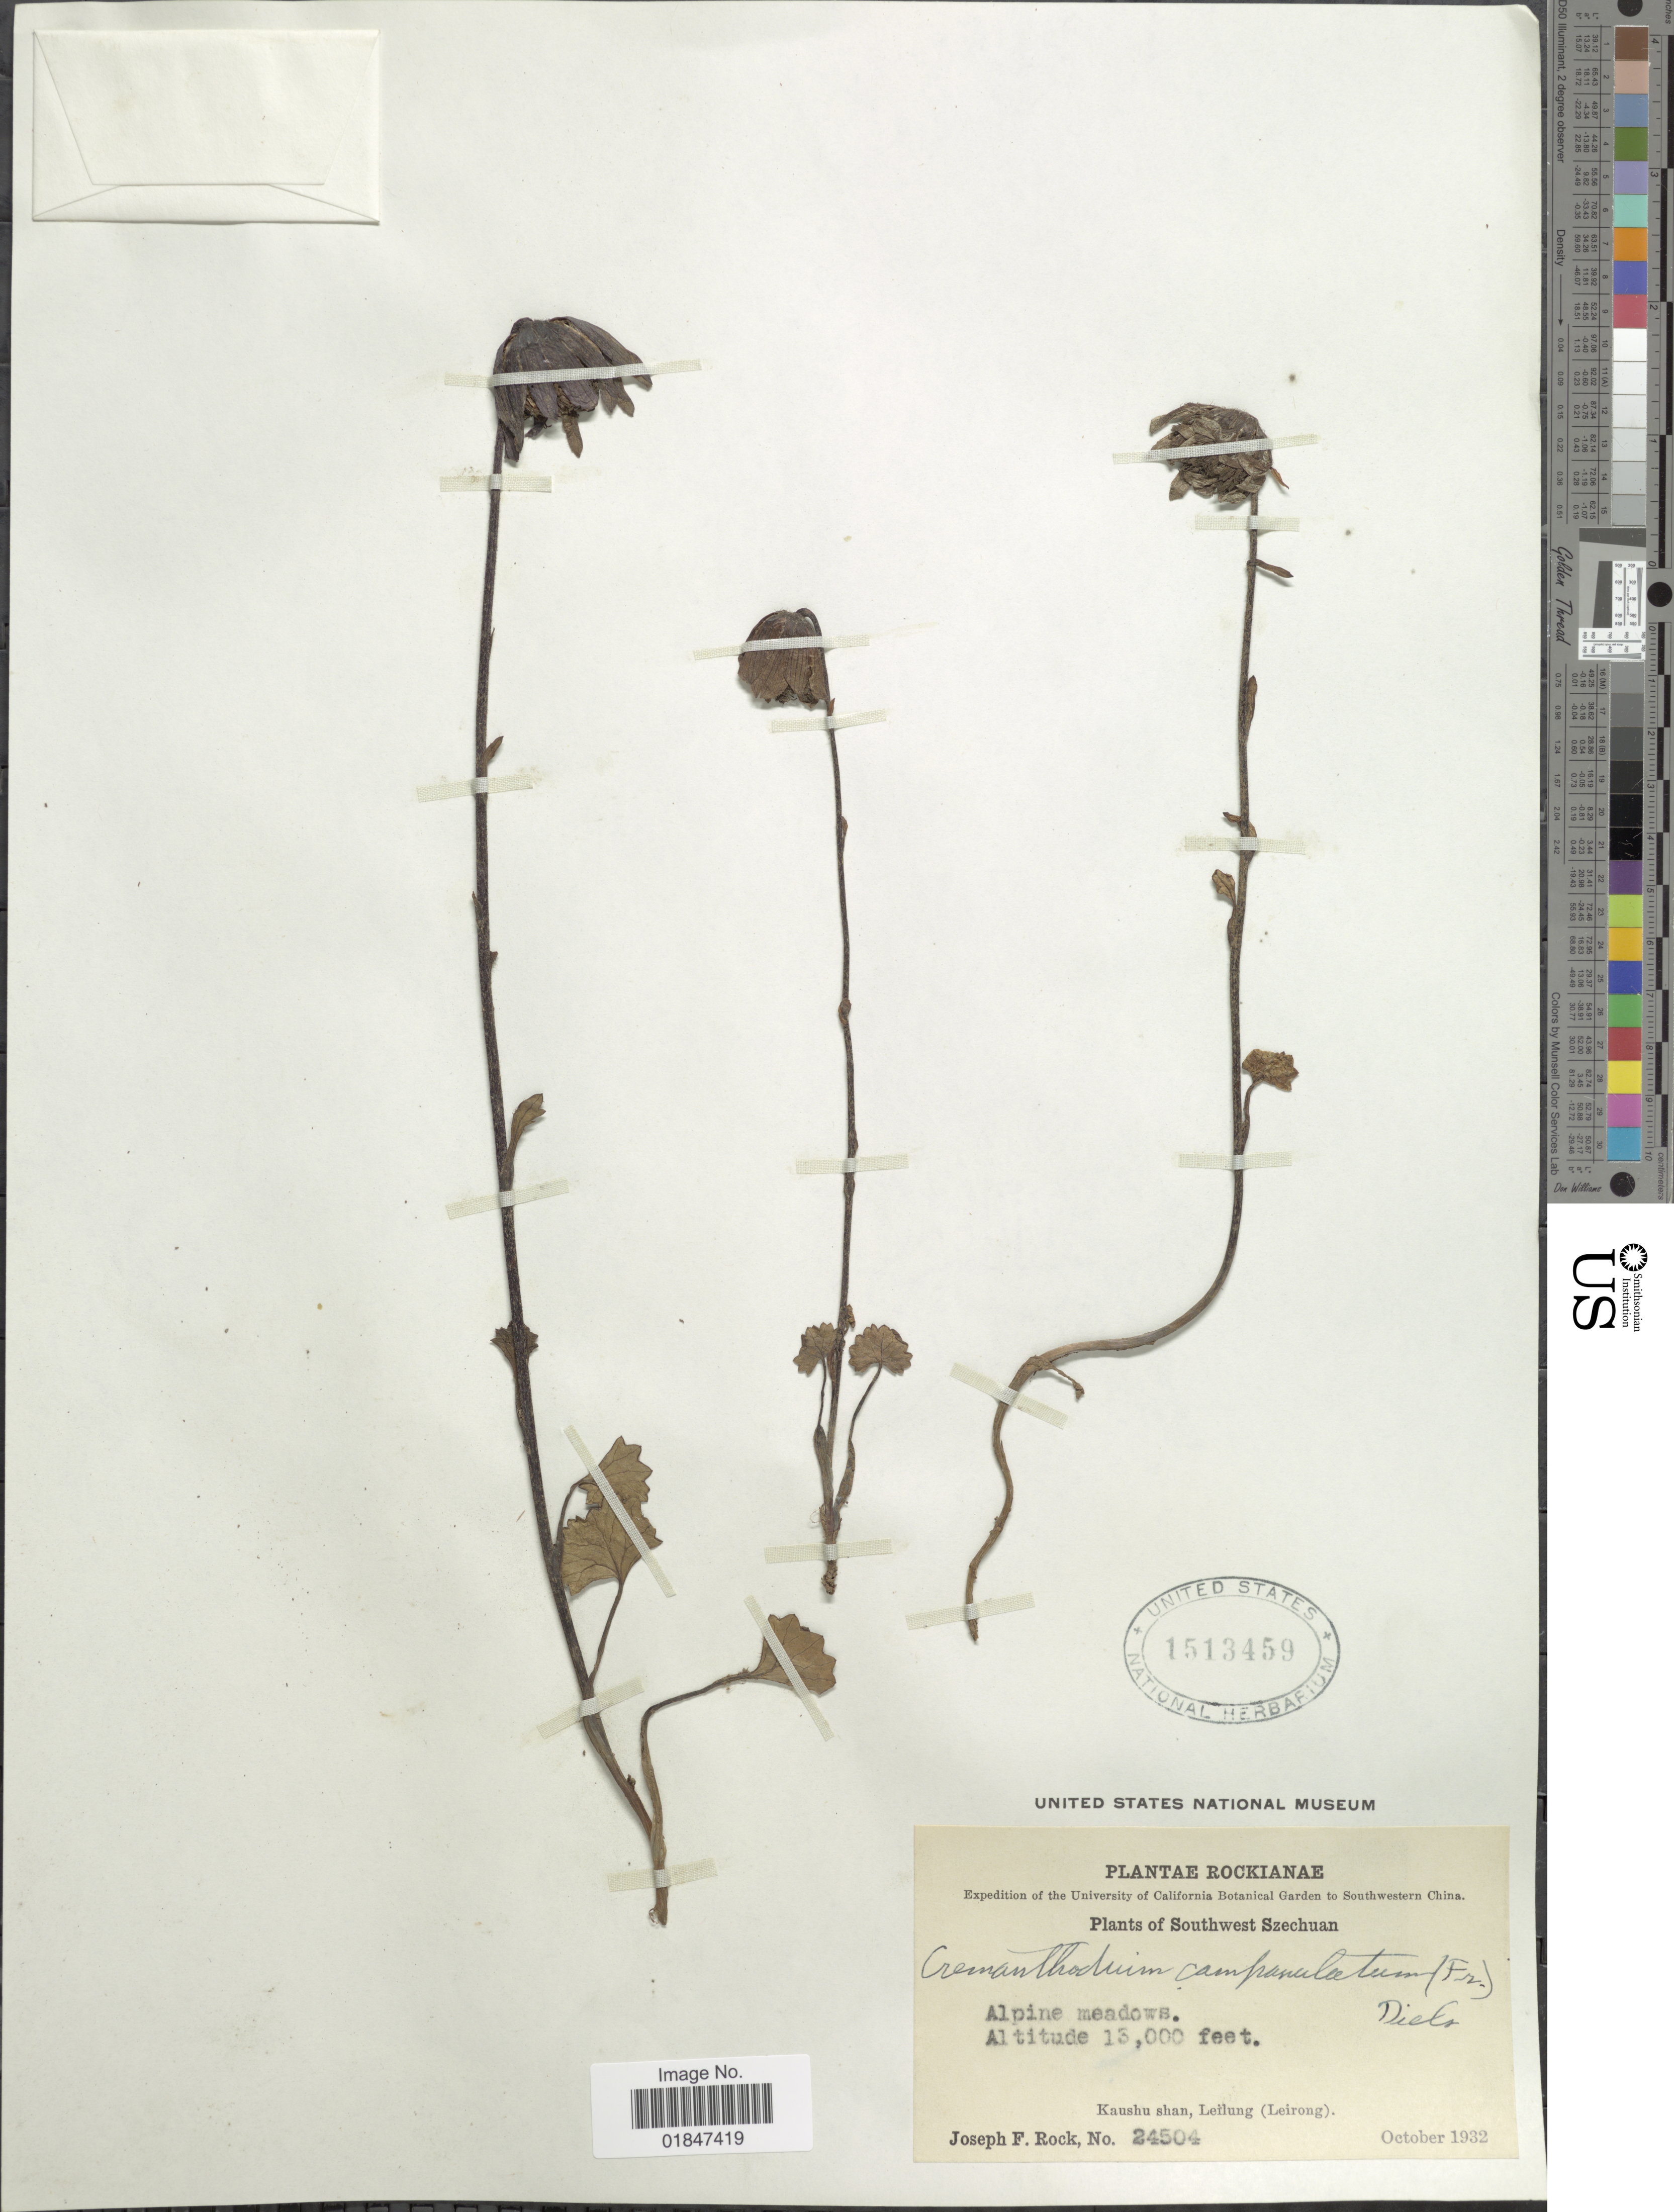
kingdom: Plantae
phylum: Tracheophyta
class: Magnoliopsida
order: Asterales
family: Asteraceae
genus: Cremanthodium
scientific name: Cremanthodium campanulatum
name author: Diels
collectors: J. F. Rock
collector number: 24504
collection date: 1932-10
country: China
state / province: Sichuan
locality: Southwest Szechuan, Kaushu shan, Leilung (Leirong)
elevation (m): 3962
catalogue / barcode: US 1513459